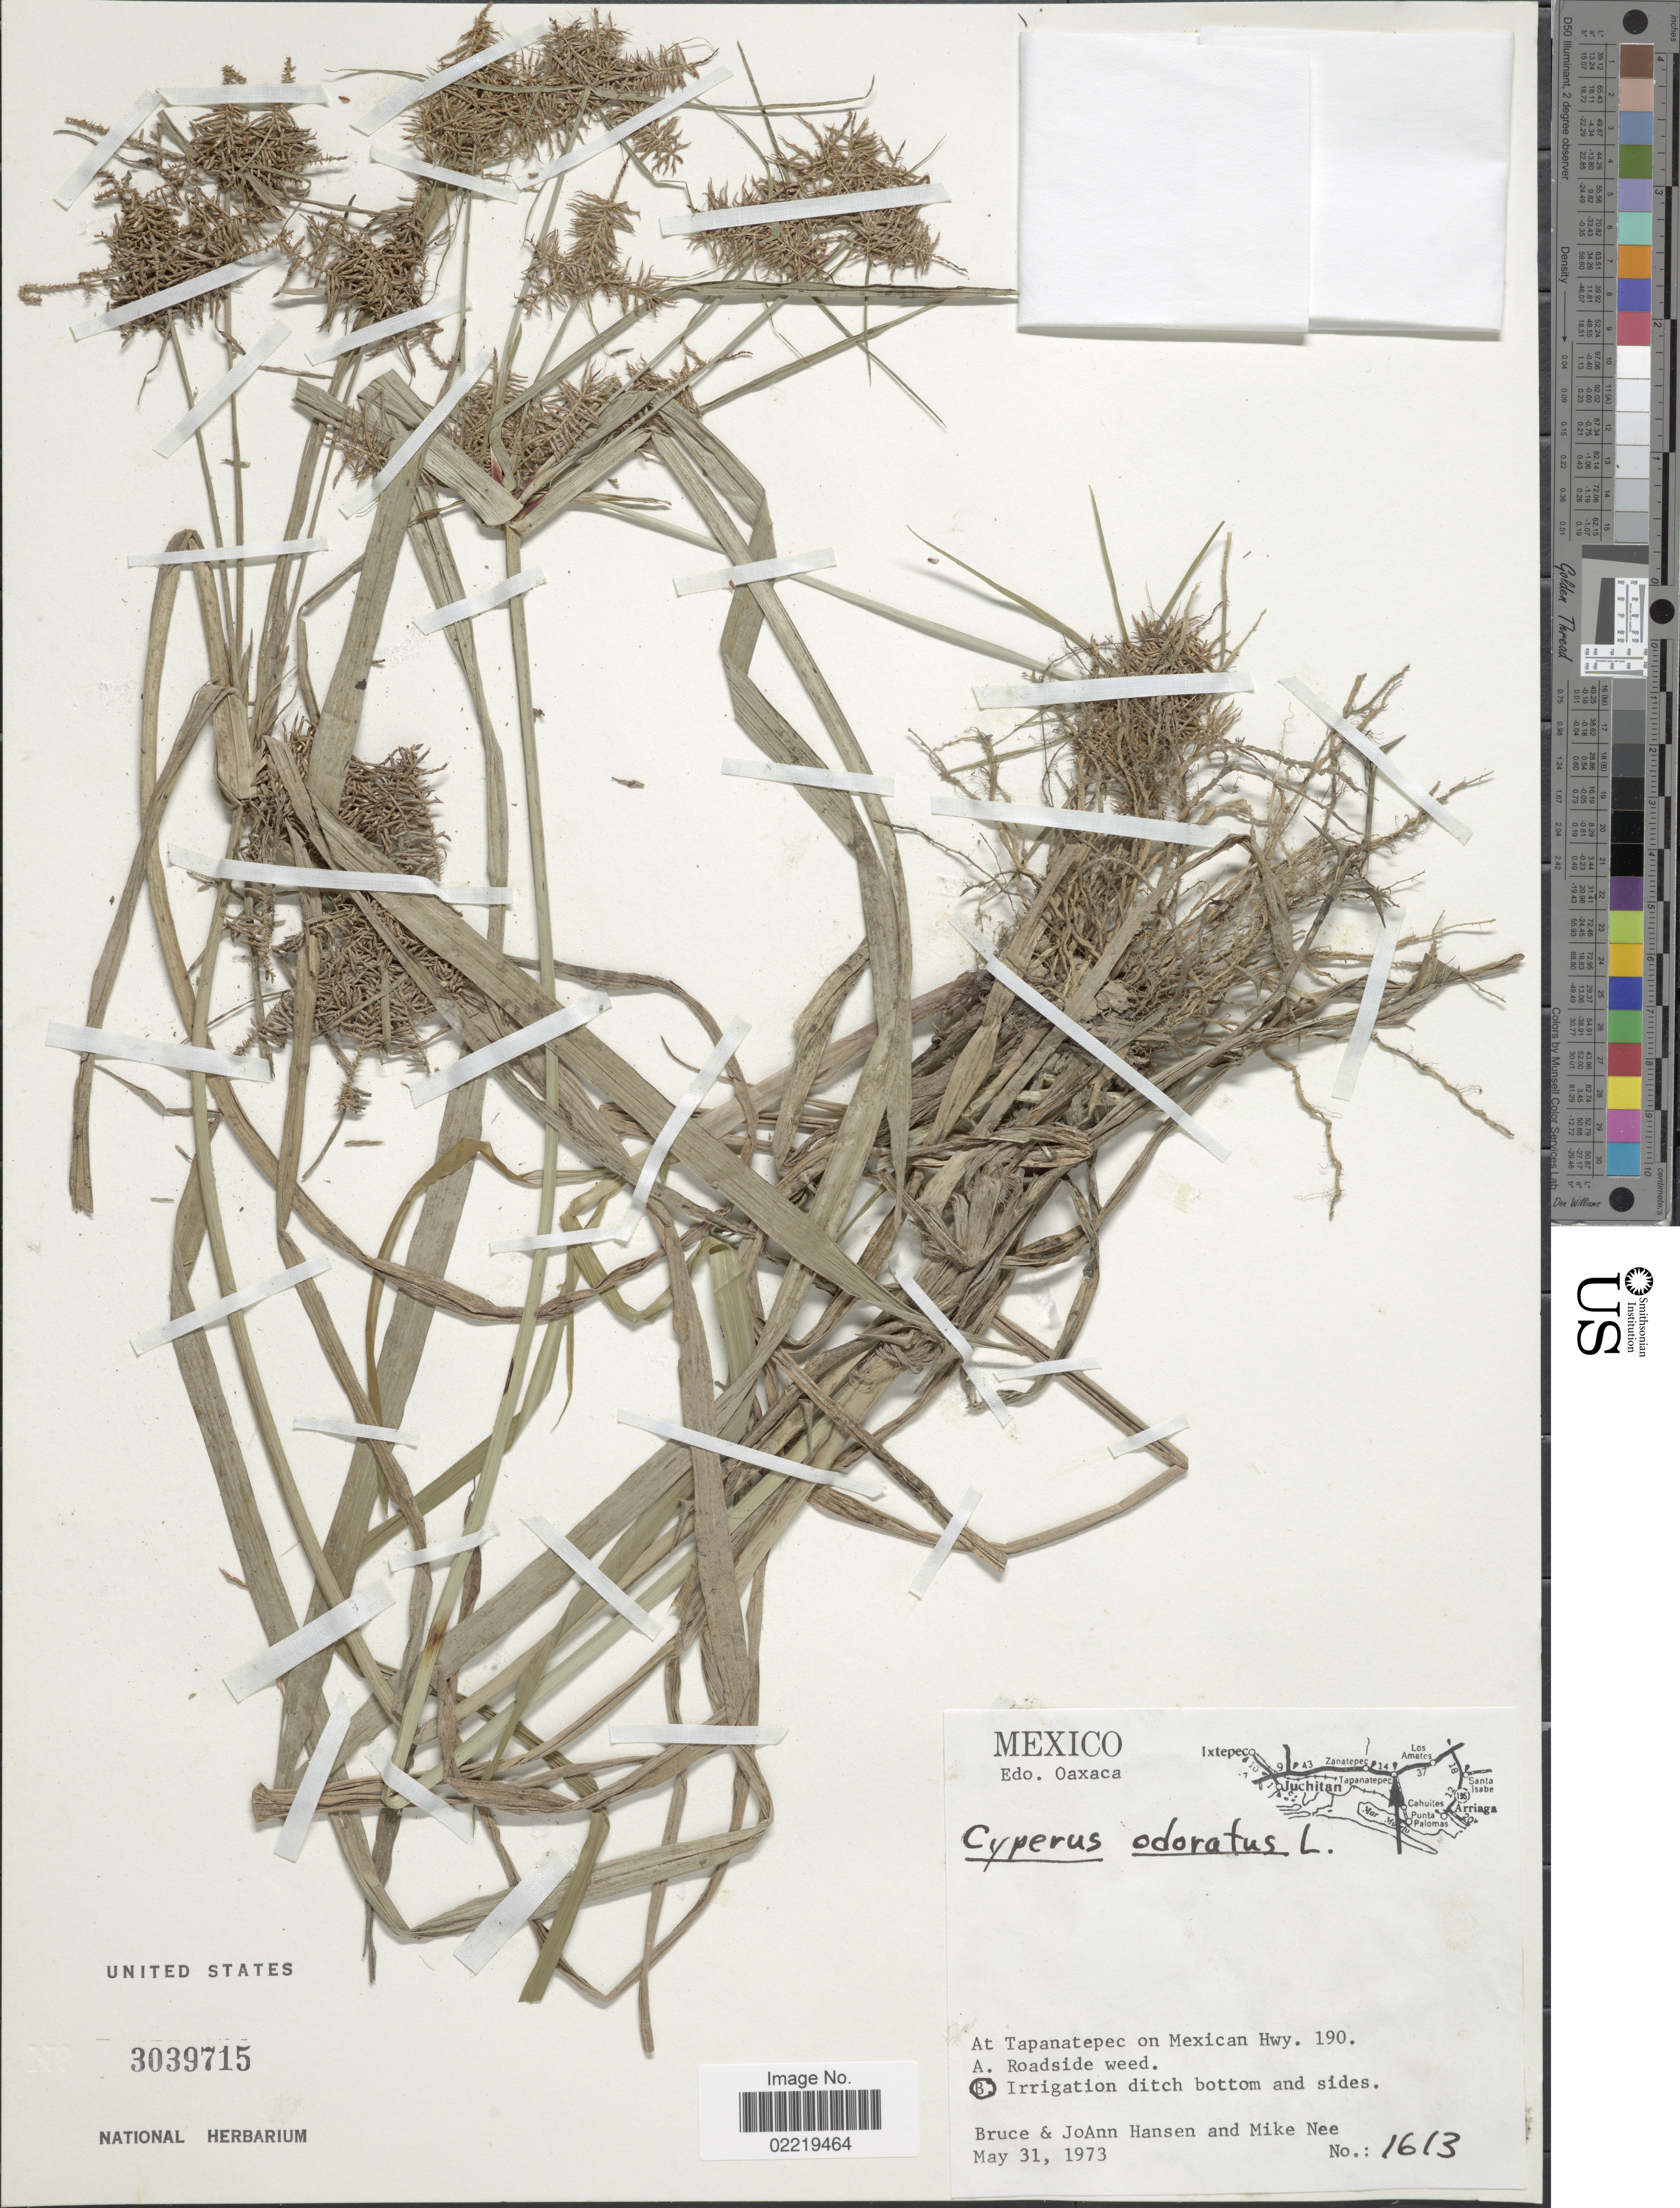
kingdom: Plantae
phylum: Tracheophyta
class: Liliopsida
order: Poales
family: Cyperaceae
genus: Cyperus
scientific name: Cyperus odoratus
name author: L.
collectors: B. Hansen, J. Hansen & M. Nee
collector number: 1613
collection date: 1973-05-31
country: Mexico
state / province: Oaxaca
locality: Irrigation ditch bottom and sides.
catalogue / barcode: US 3039715